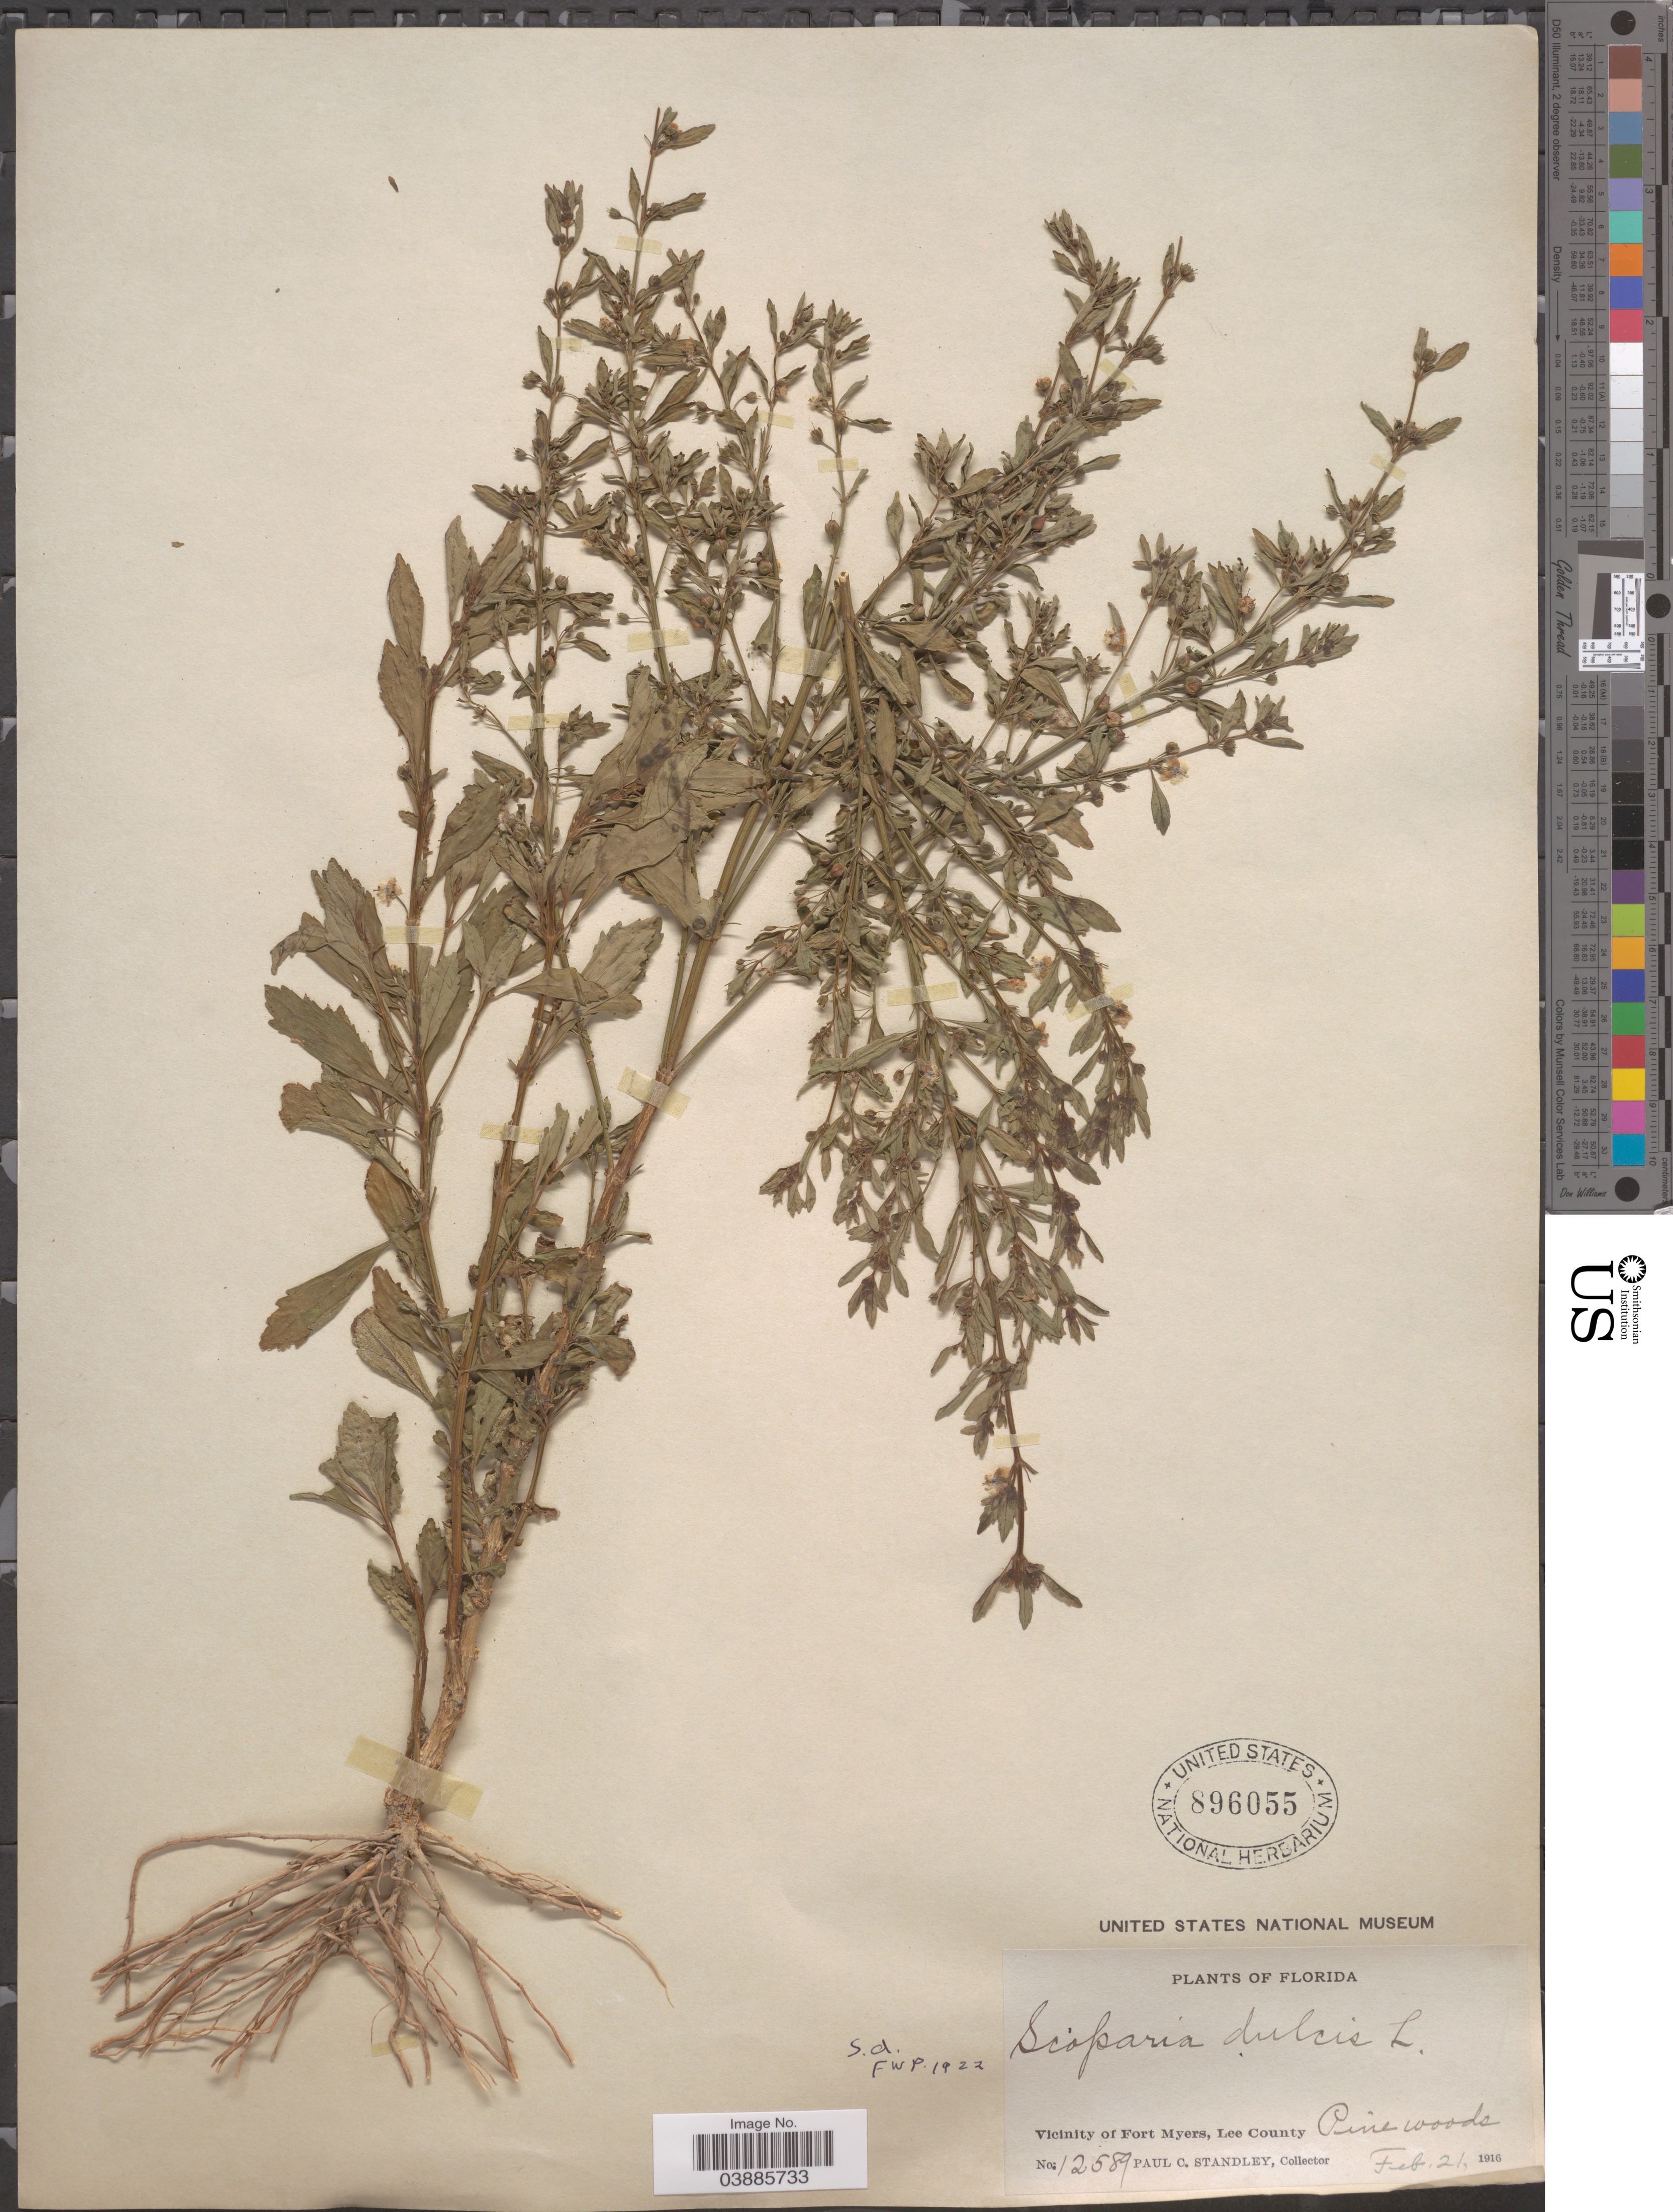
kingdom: Plantae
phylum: Tracheophyta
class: Magnoliopsida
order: Lamiales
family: Plantaginaceae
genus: Scoparia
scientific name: Scoparia dulcis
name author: L.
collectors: P. C. Standley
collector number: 12589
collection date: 1916-02-21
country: United States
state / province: Florida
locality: Vicinity of Fort Myers, Lee County.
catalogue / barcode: US 896055